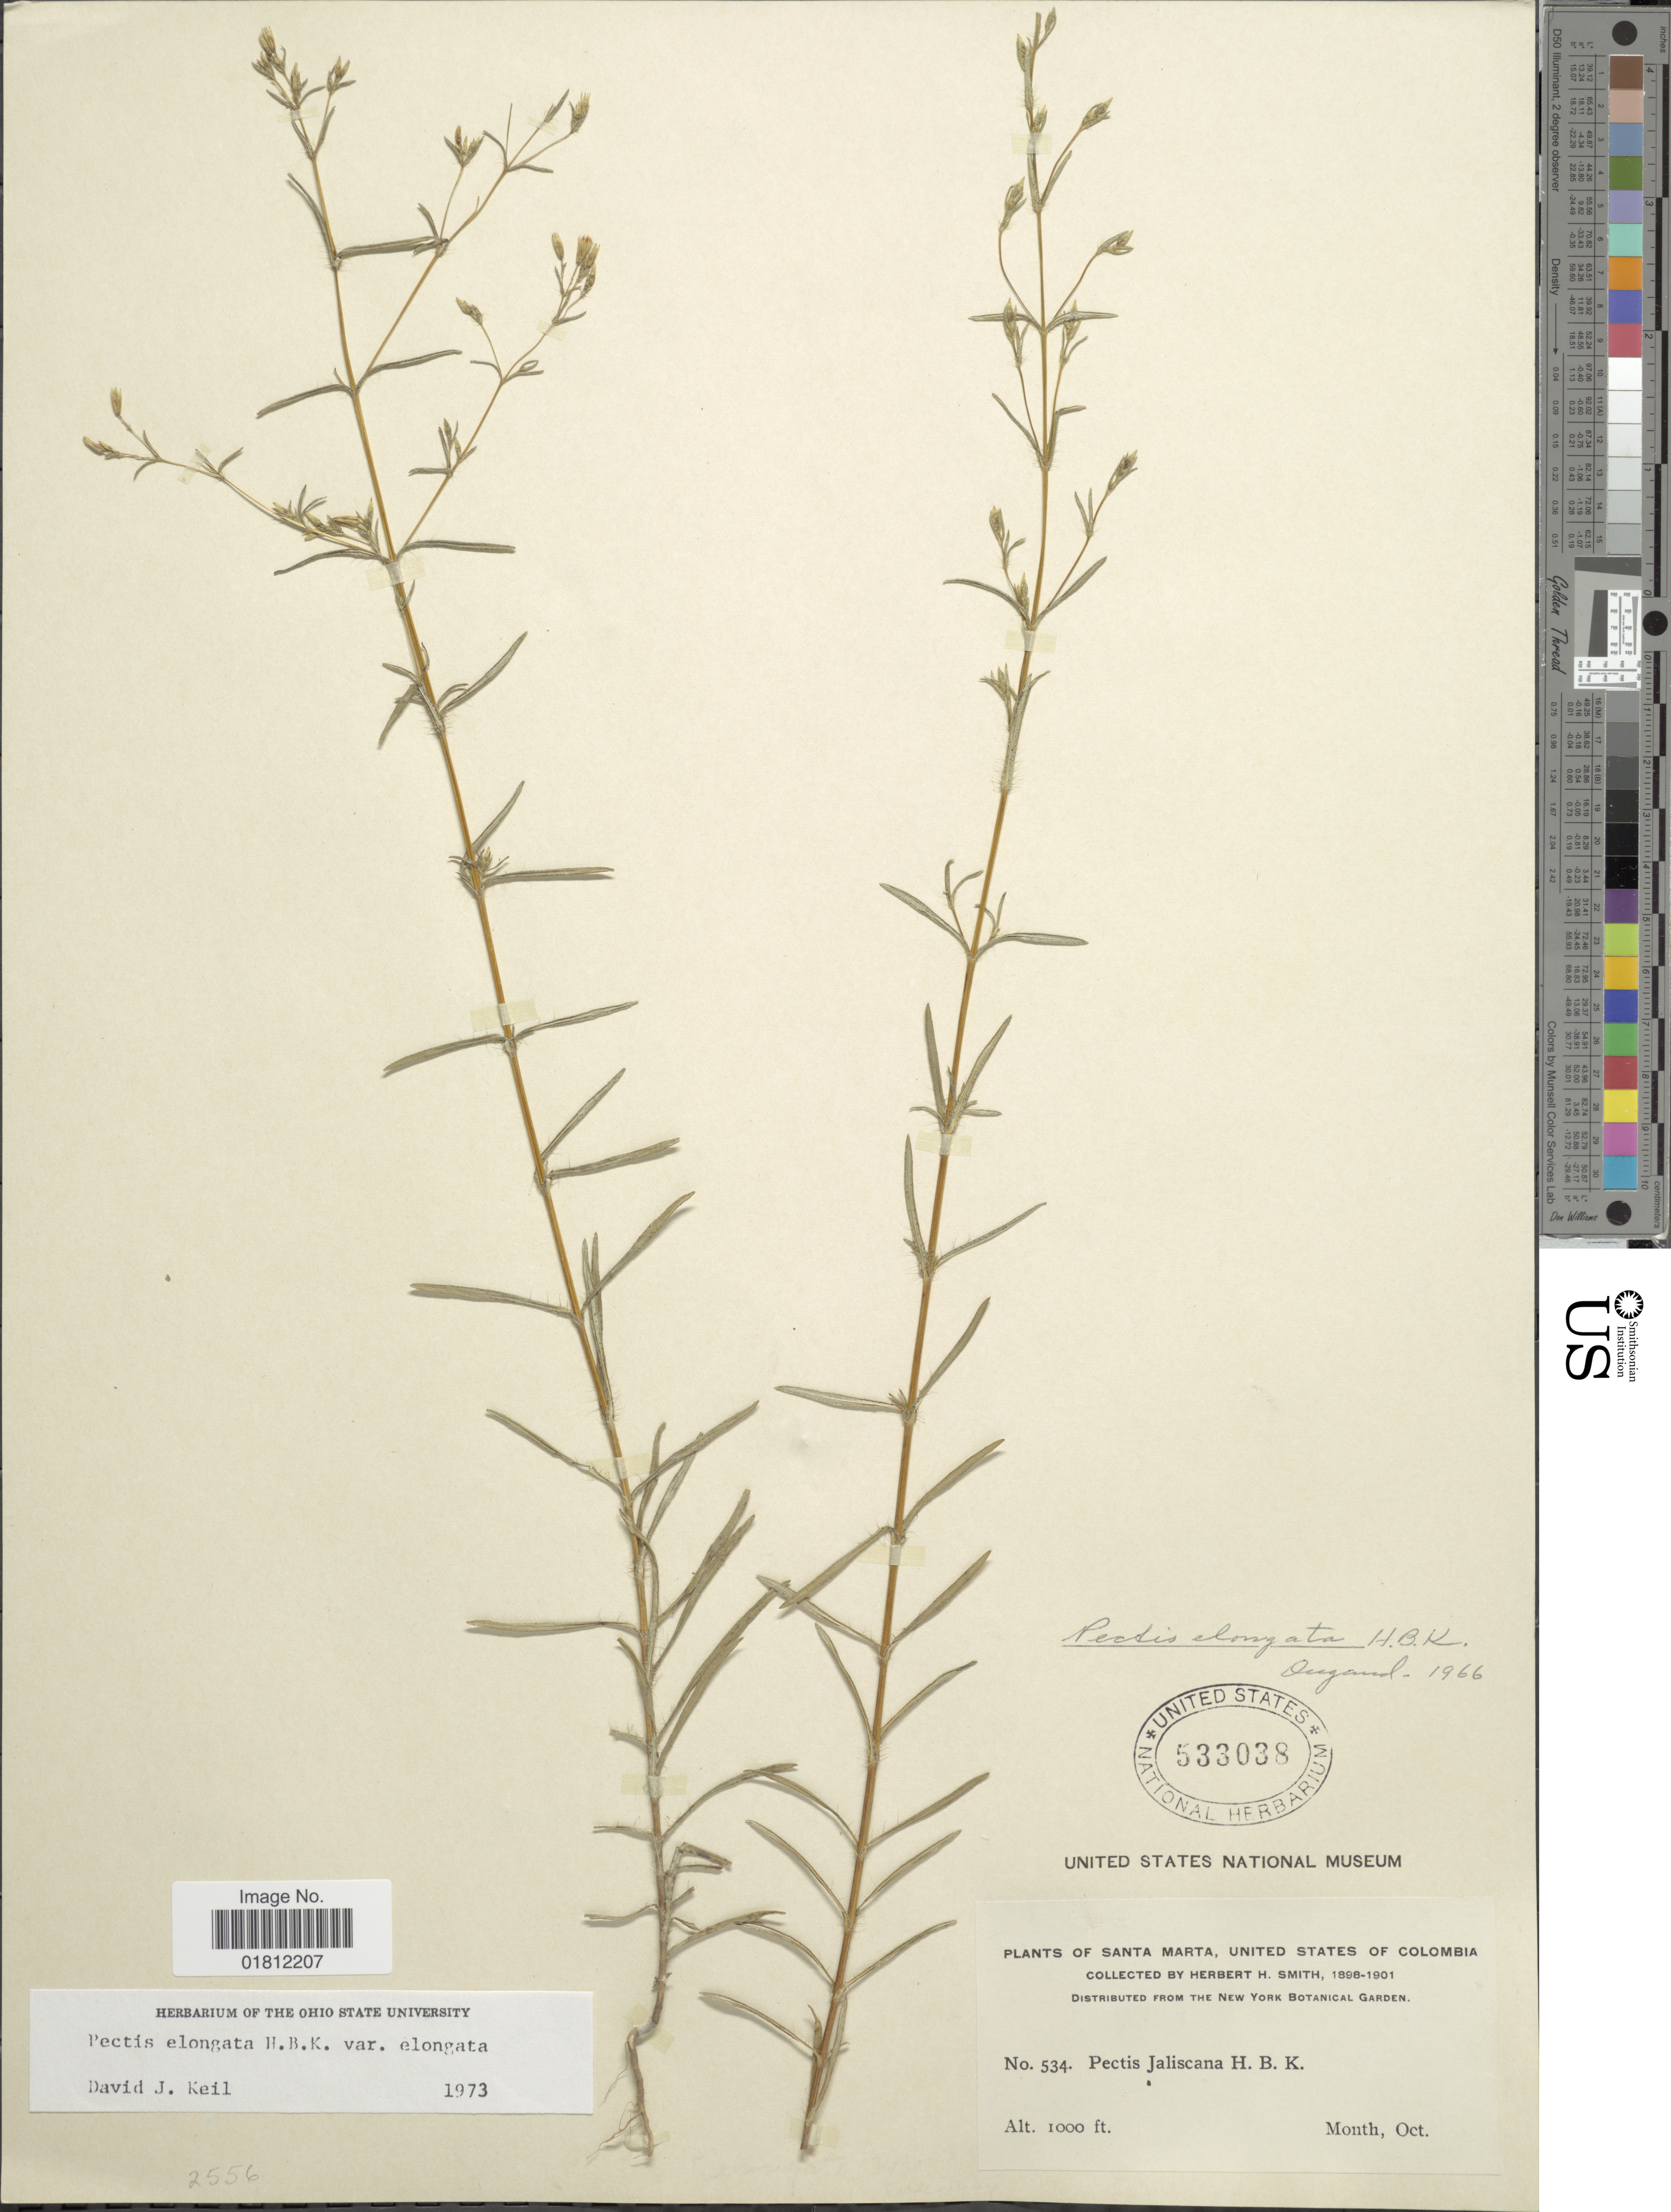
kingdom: Plantae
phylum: Tracheophyta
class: Magnoliopsida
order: Asterales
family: Asteraceae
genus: Pectis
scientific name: Pectis elongata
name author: Kunth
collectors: Herbert H. Smith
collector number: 534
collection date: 1898-10/1901-10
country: Colombia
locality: Santa Marta, United States of Colombia.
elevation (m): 305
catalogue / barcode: US 533038